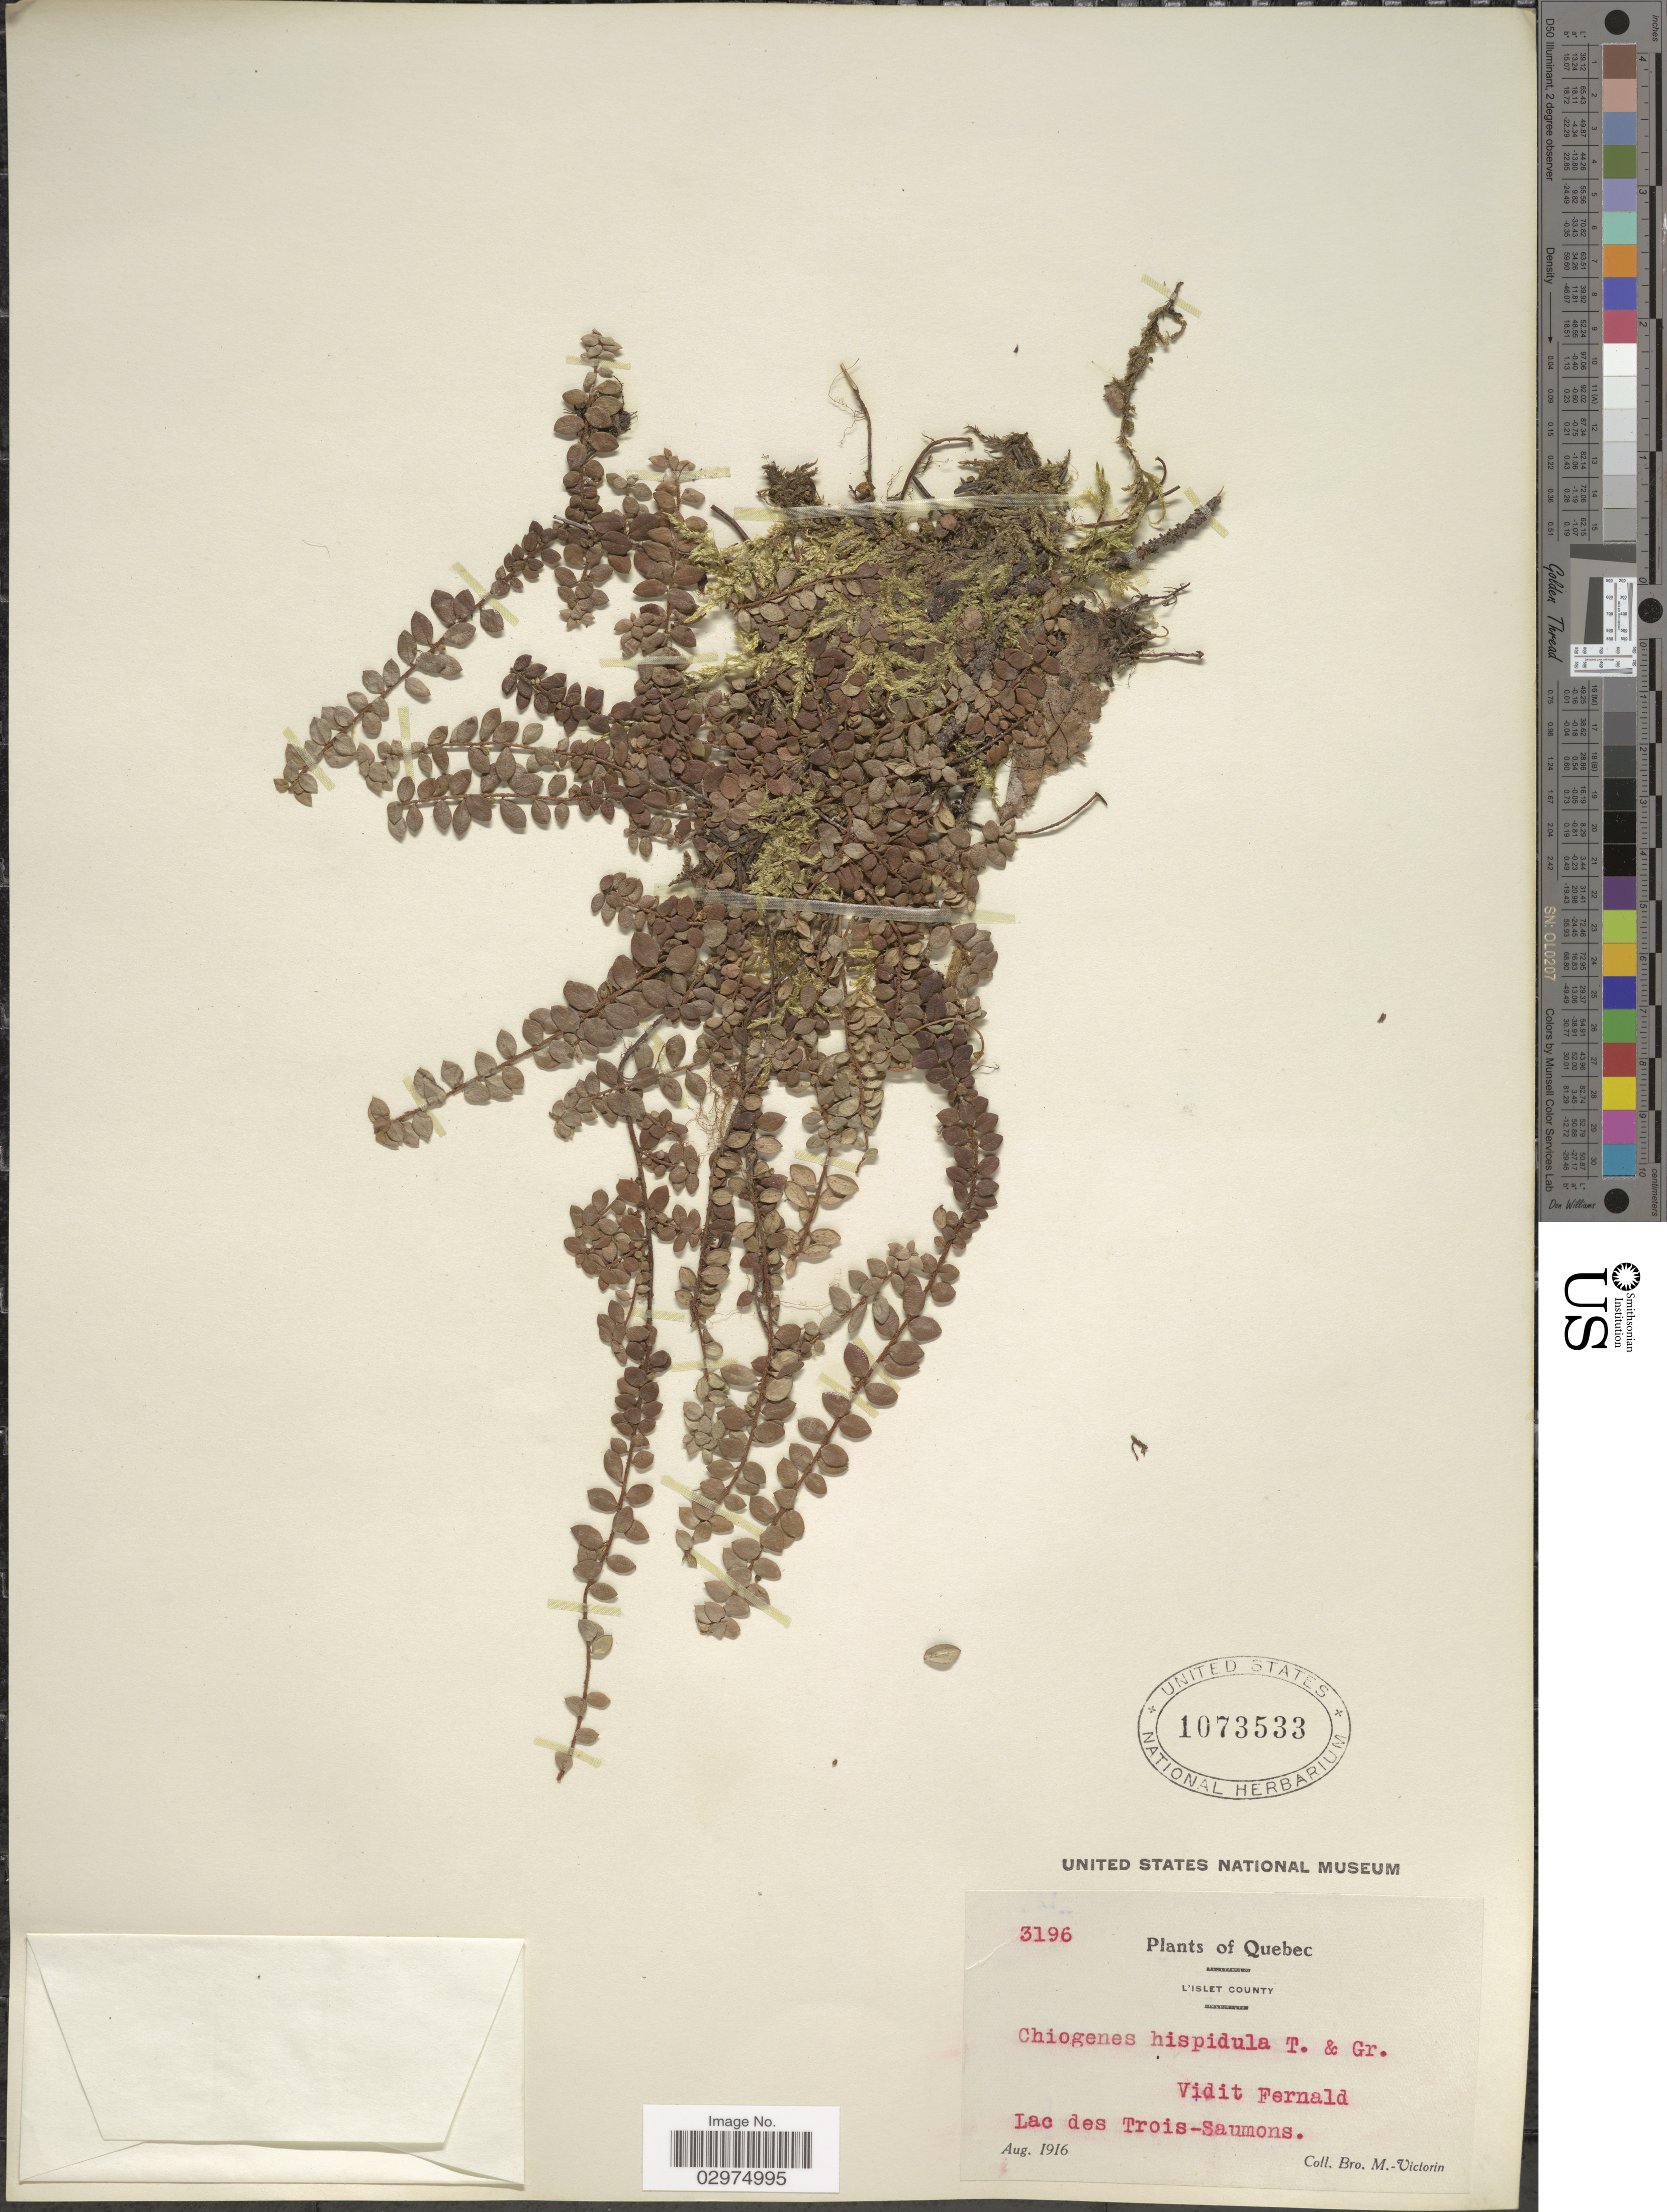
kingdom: Plantae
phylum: Tracheophyta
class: Magnoliopsida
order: Ericales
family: Ericaceae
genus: Gaultheria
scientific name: Gaultheria hispidula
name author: (L.) Muhl. ex Bigelow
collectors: Fr. Marie-Victorin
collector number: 3196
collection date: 1916-08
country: Canada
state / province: Quebec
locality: L'Islet County. Vidit Fernald. Las des Trois-Saumons.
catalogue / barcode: US 1073533